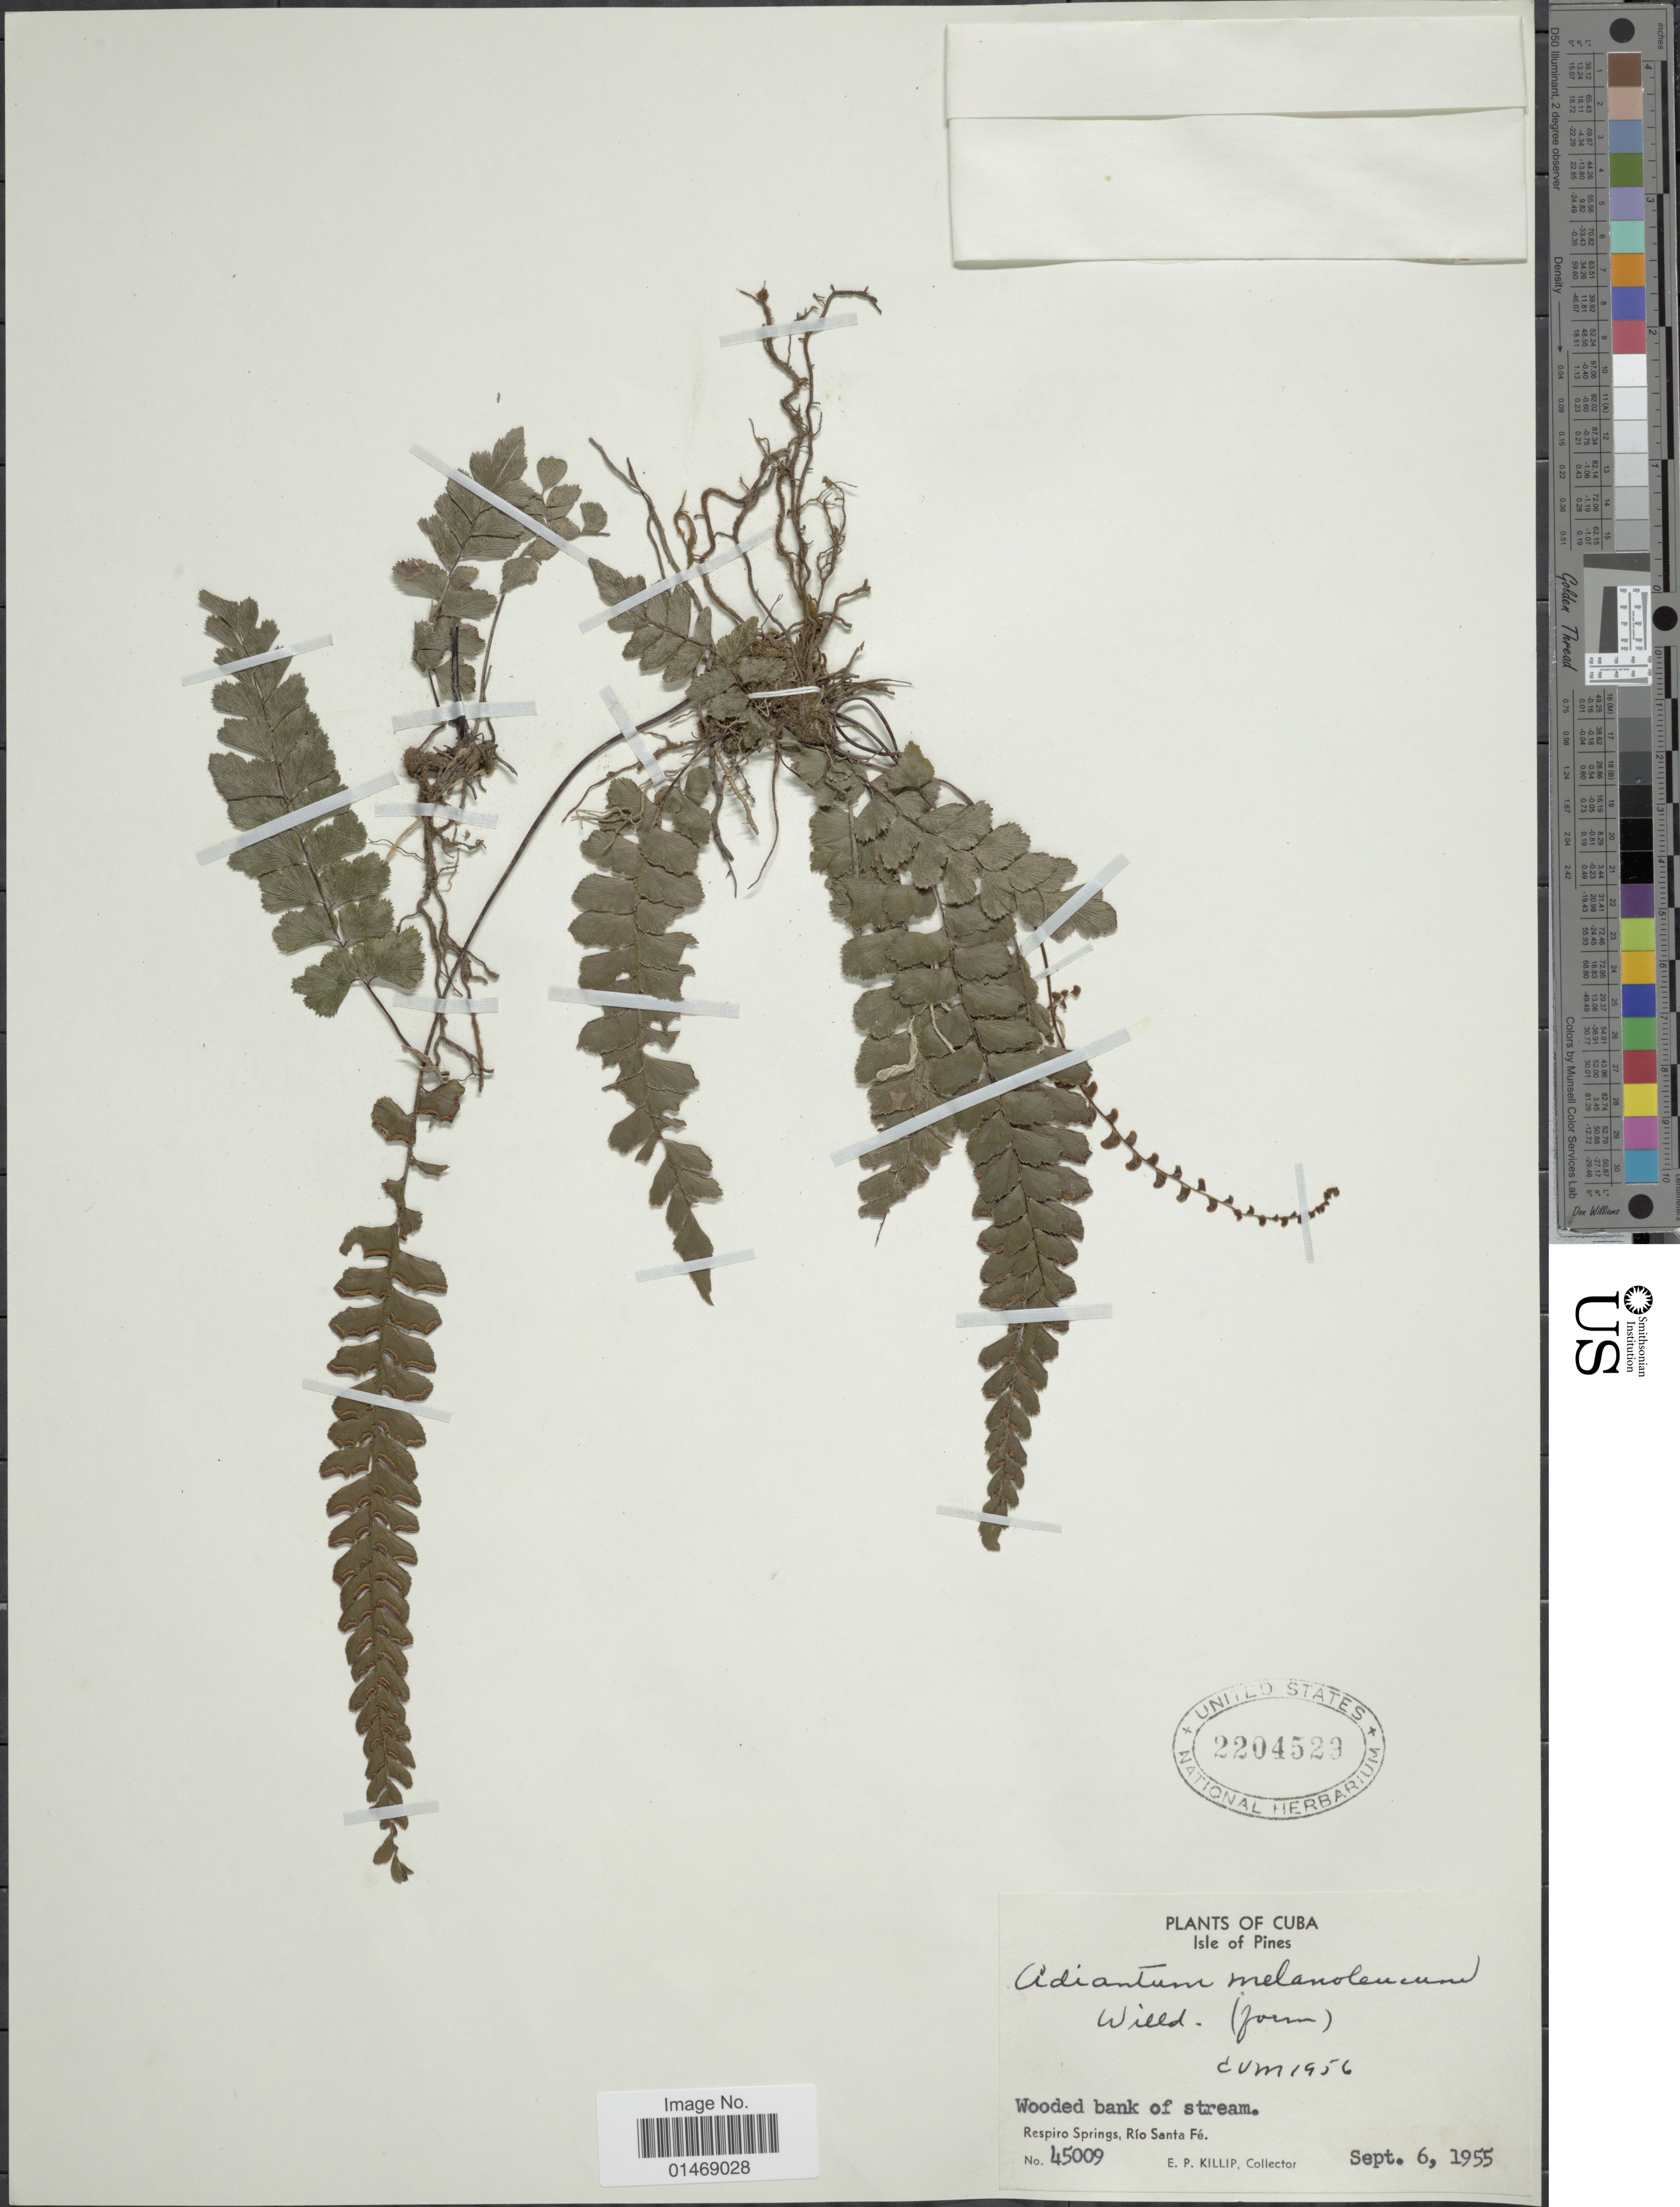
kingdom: Plantae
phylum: Tracheophyta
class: Polypodiopsida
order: Polypodiales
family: Pteridaceae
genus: Adiantum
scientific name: Adiantum melanoleucum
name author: Willd.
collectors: E. P. Killip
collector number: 45009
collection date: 1955-09-06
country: Cuba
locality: Isle of Pines, Wooded bank of stream, Respiro Springs, Río Santa Fé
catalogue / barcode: US 2204529